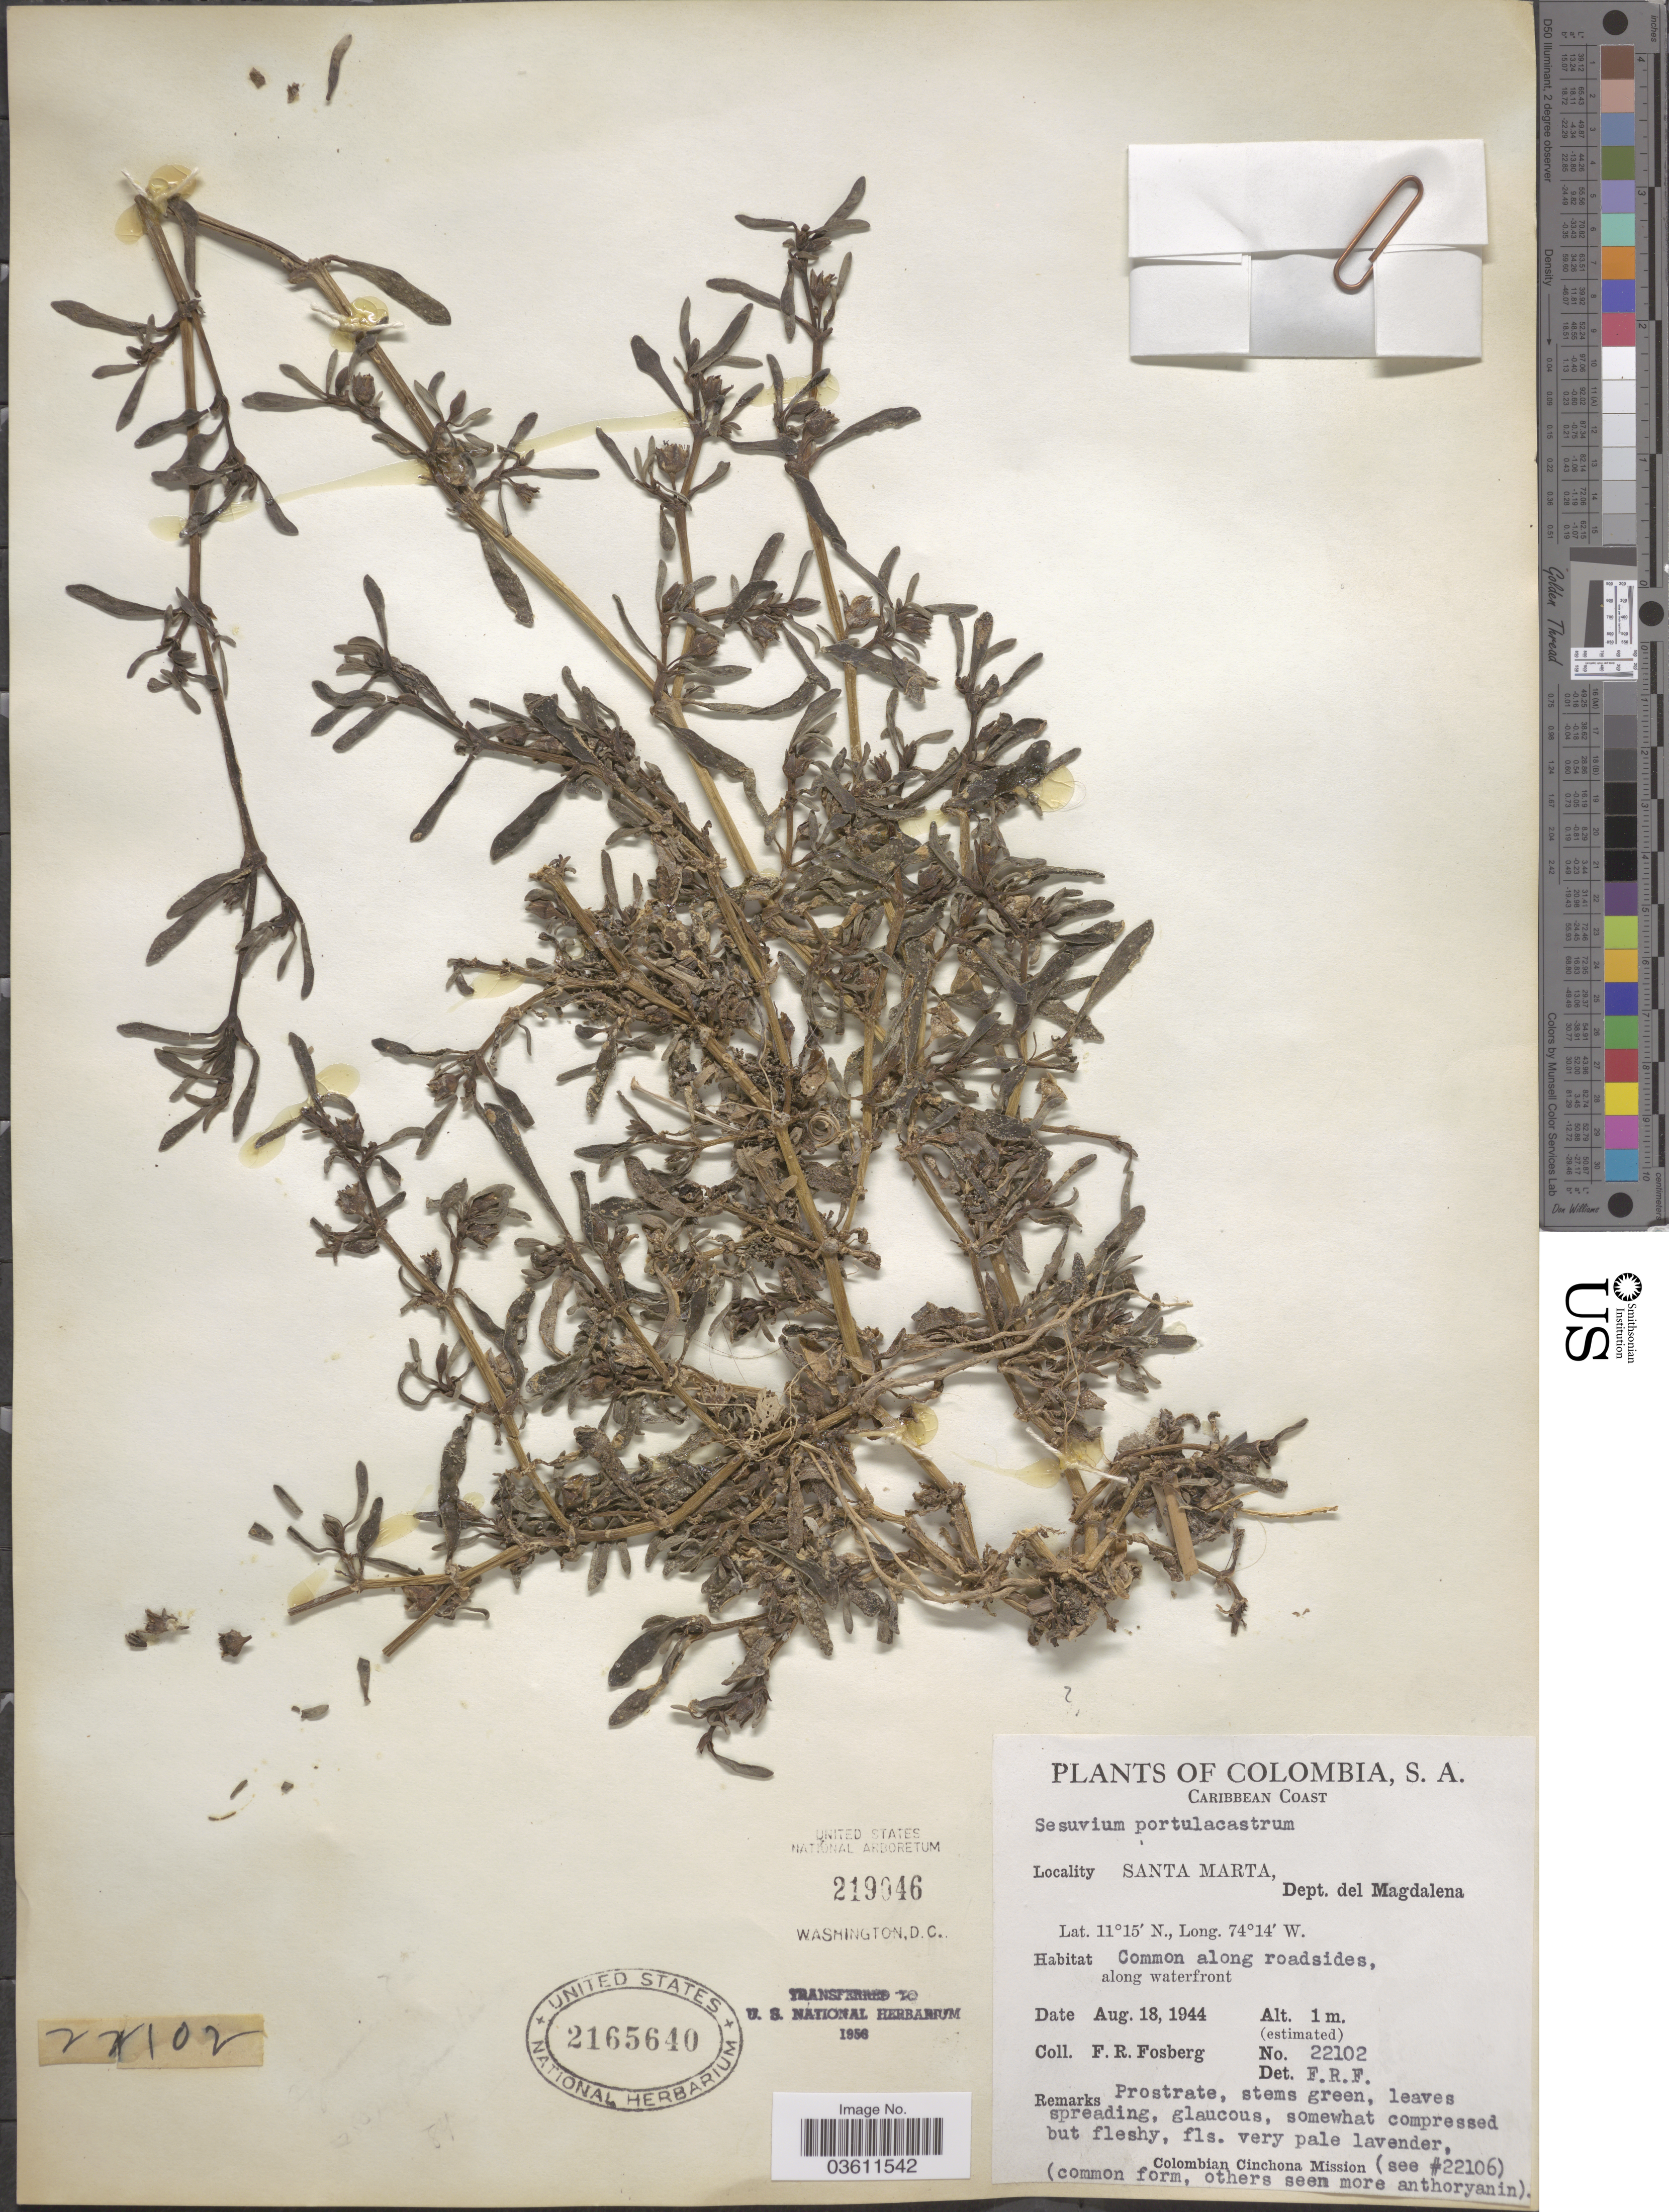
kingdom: Plantae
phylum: Tracheophyta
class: Magnoliopsida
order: Caryophyllales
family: Aizoaceae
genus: Sesuvium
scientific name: Sesuvium portulacastrum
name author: (L.) L.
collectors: F. R. Fosberg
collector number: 22102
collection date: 1944-08-18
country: Colombia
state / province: Magdalena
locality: Caribbean Coast. Santa Marta, Dept. del Magdalena.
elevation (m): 1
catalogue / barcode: US 2165640